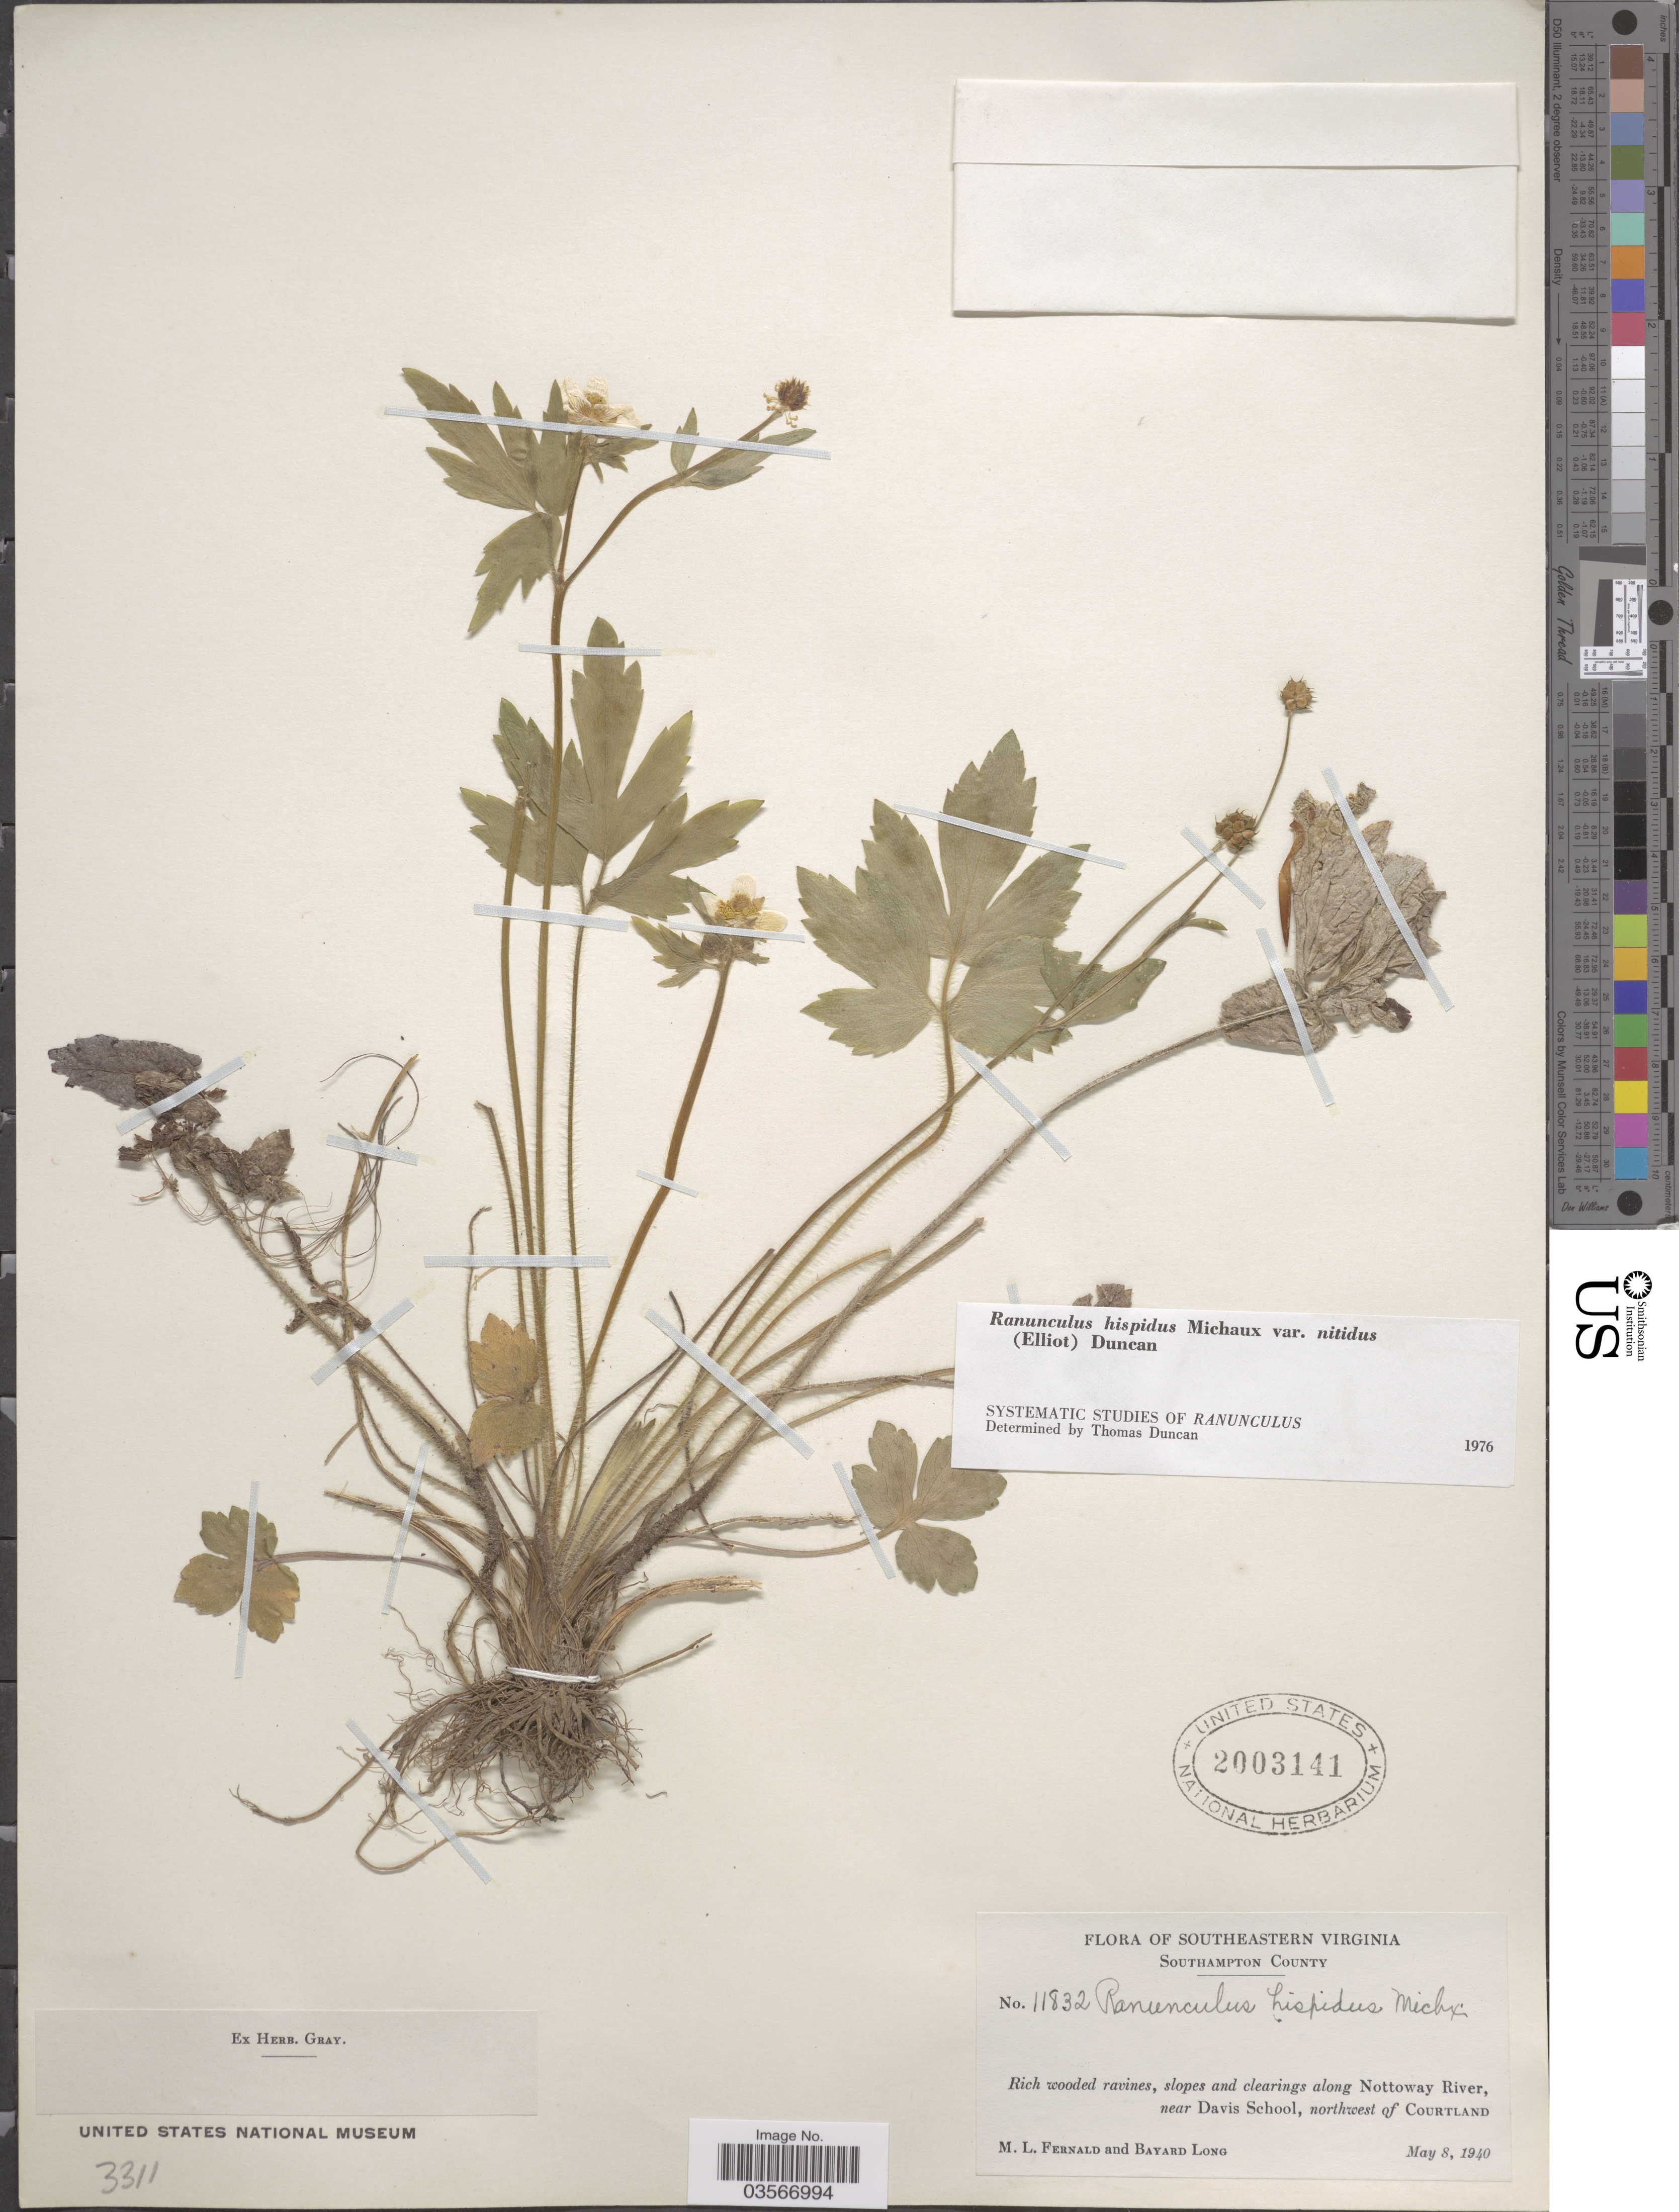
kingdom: Plantae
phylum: Tracheophyta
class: Magnoliopsida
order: Ranunculales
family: Ranunculaceae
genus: Ranunculus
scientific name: Ranunculus hispidus var. nitidus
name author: (Chapm.) T. Duncan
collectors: M. L. Fernald & B. Long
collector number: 11832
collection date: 1940-05-08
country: United States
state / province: Virginia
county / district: Southampton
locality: Southeastern Virginia. Southampton County. Rich wooded ravines, slopes and clearing along Nottoway River, near Davis School, northwest of Courtland.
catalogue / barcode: US 2003141